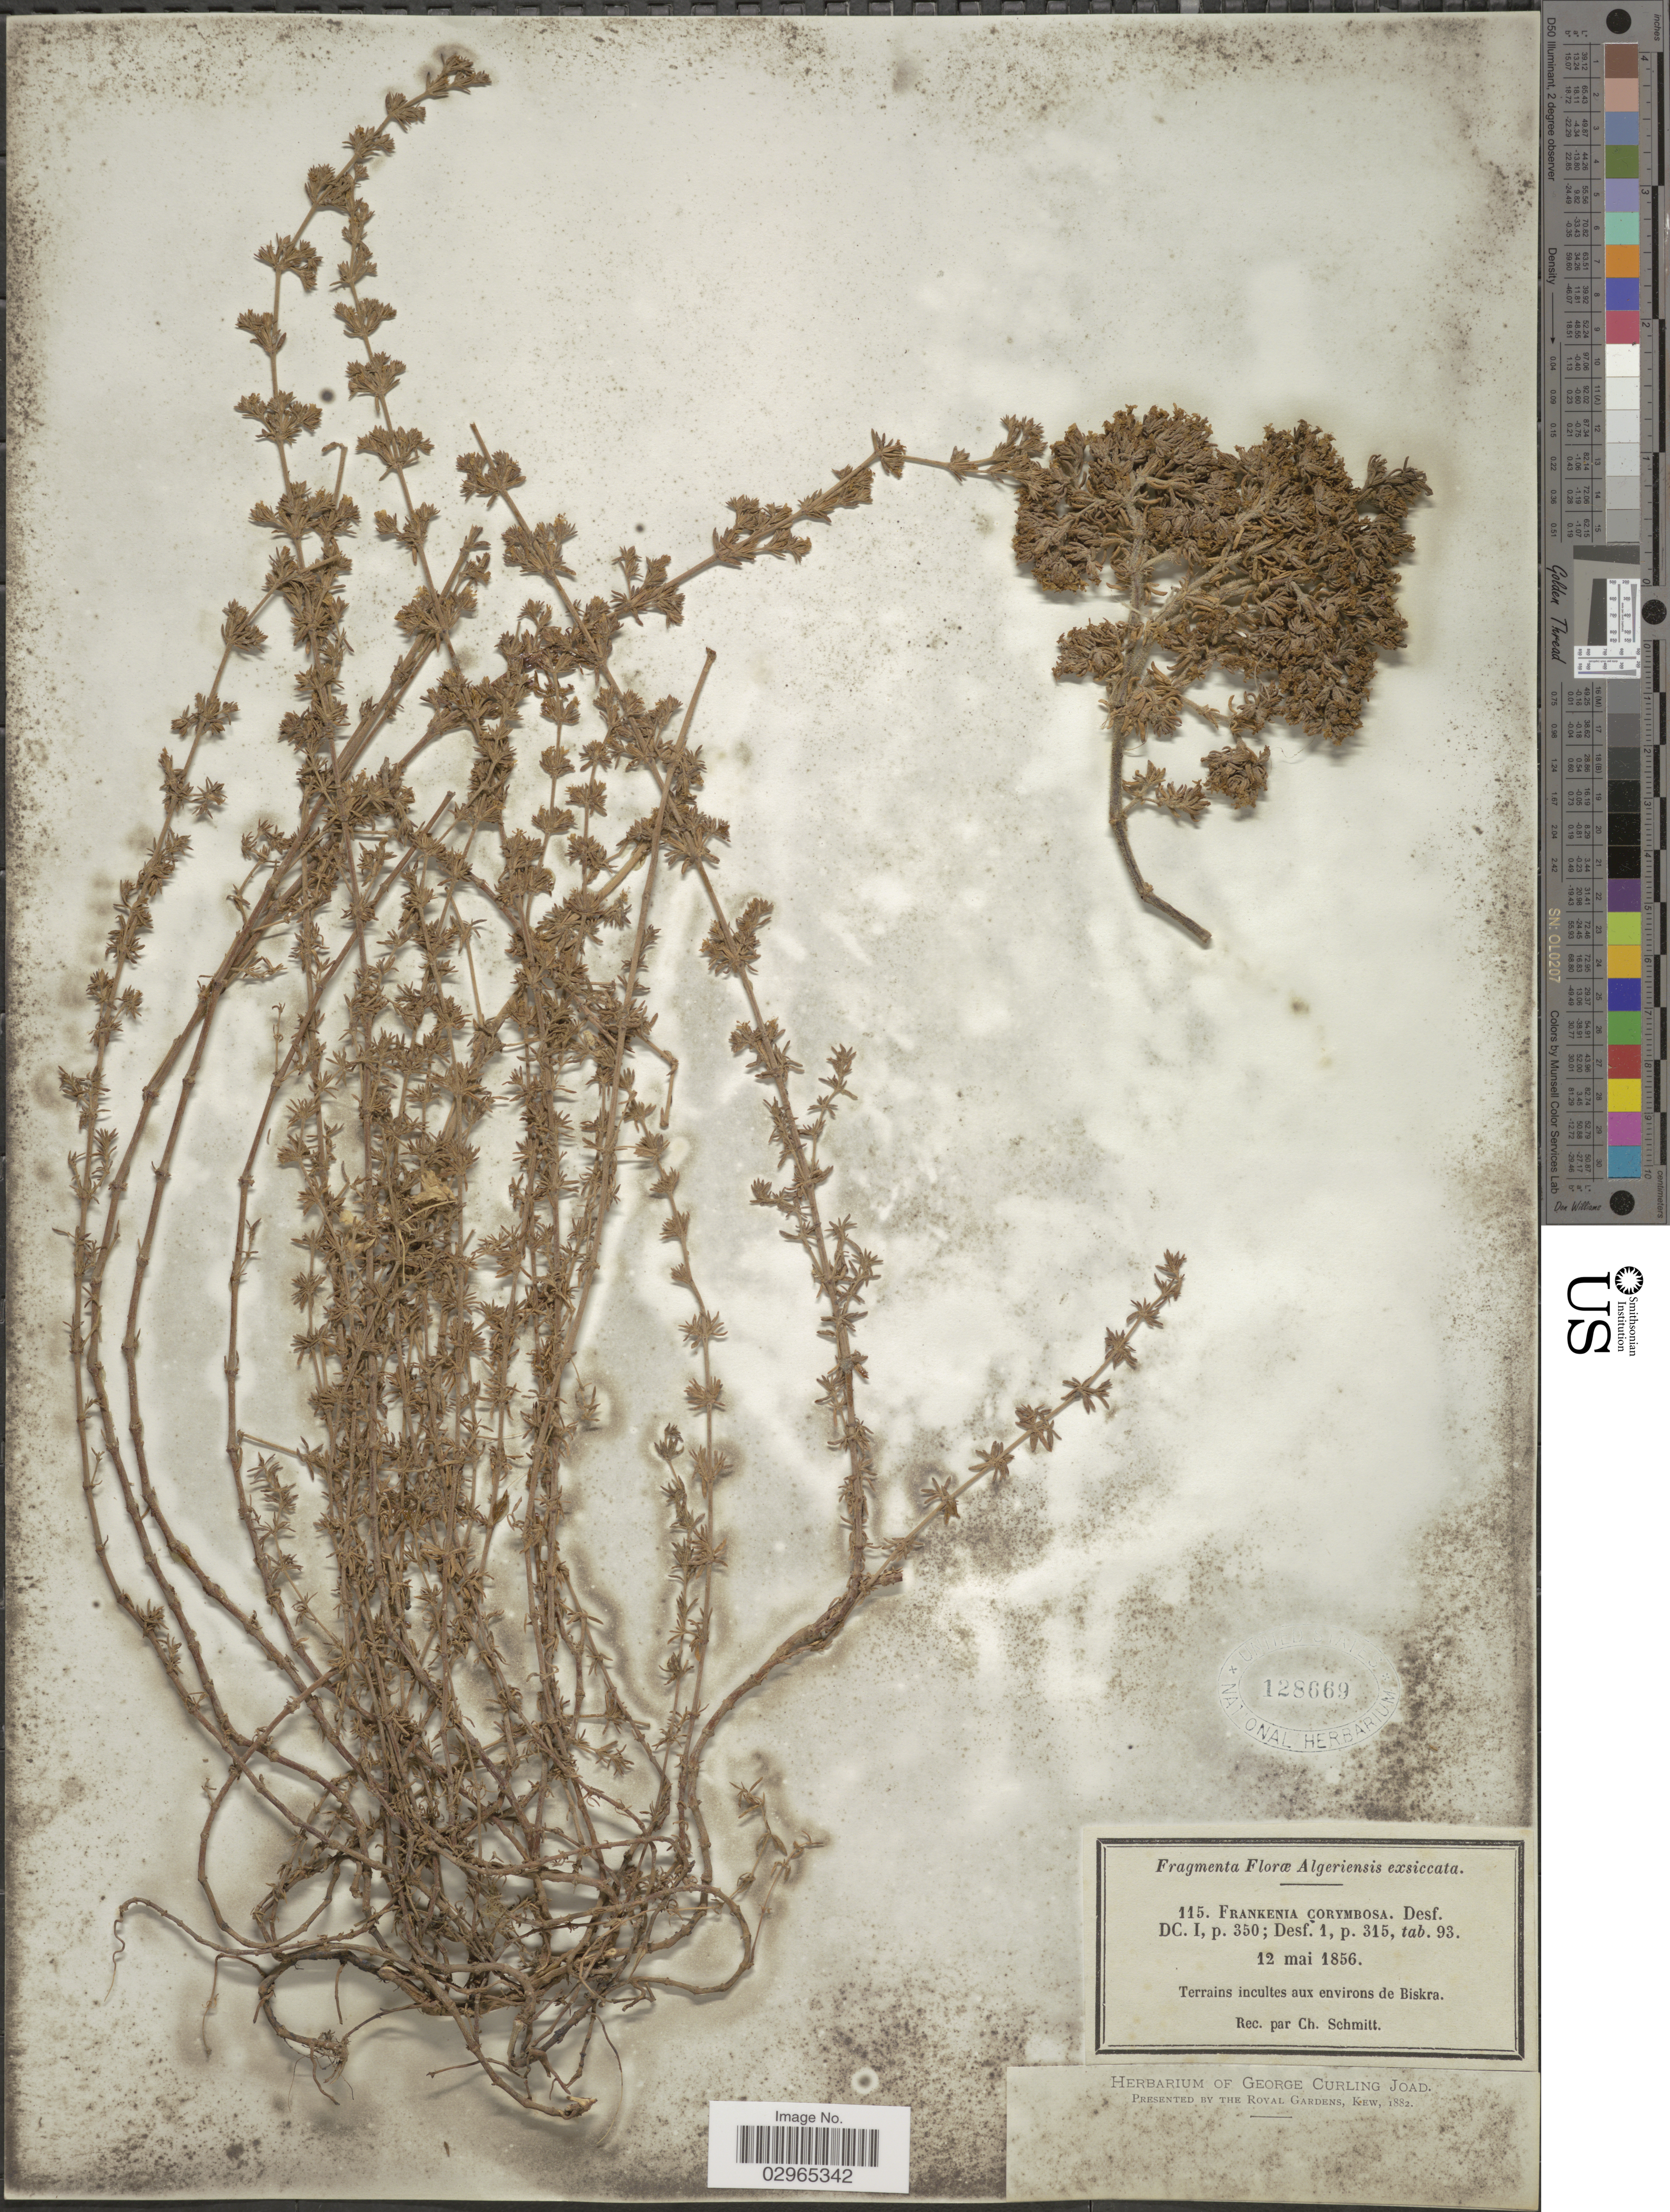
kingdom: Plantae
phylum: Tracheophyta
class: Magnoliopsida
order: Caryophyllales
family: Frankeniaceae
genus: Frankenia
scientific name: Frankenia corymbosa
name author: Desf.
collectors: C. Schmitt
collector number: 115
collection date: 1856-05-12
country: Algeria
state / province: Biskra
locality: Terrains incultes aux environs de Biskra.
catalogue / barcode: US 128669